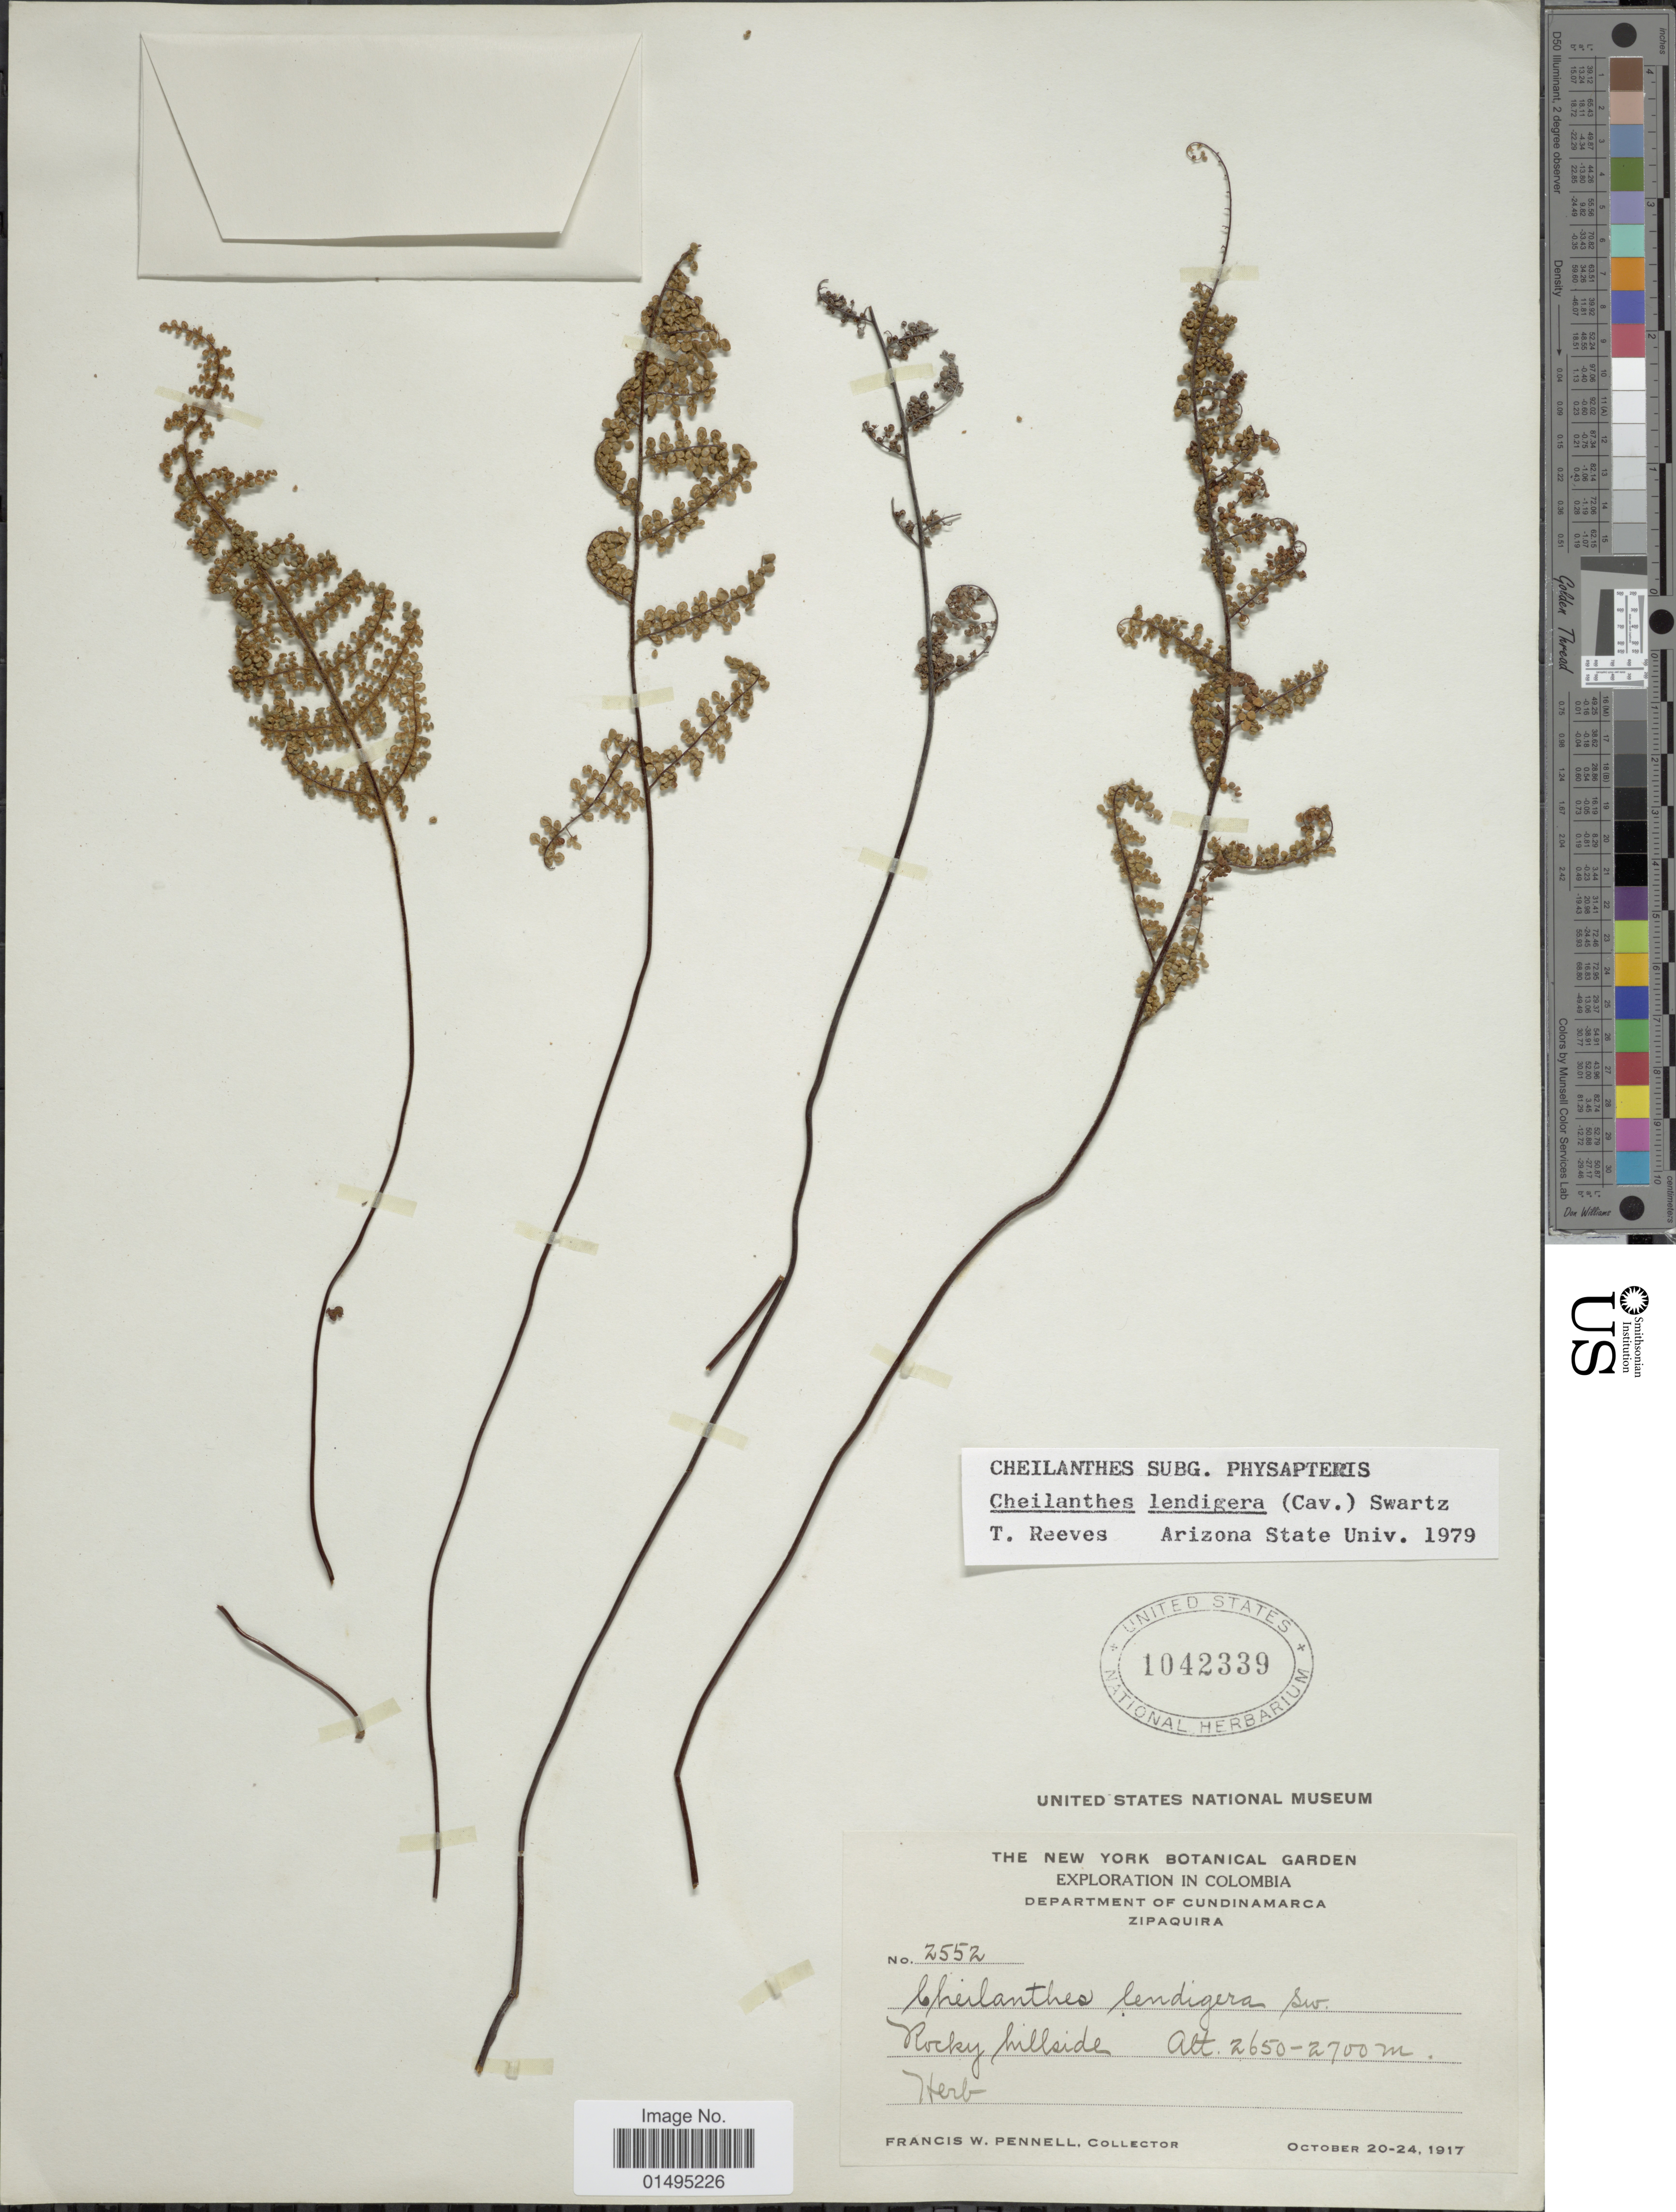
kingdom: Plantae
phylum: Tracheophyta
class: Polypodiopsida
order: Polypodiales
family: Pteridaceae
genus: Myriopteris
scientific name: Myriopteris lendigera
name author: (Cav.) J. Sm.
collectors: F. W. Pennell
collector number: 2552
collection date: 1917-10-20/1917-10-24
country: Colombia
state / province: Cundinamarca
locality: Colombia, Department of Cundinamarca, Zipaquira, Rocky Hillside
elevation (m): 2650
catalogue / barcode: US 1042339